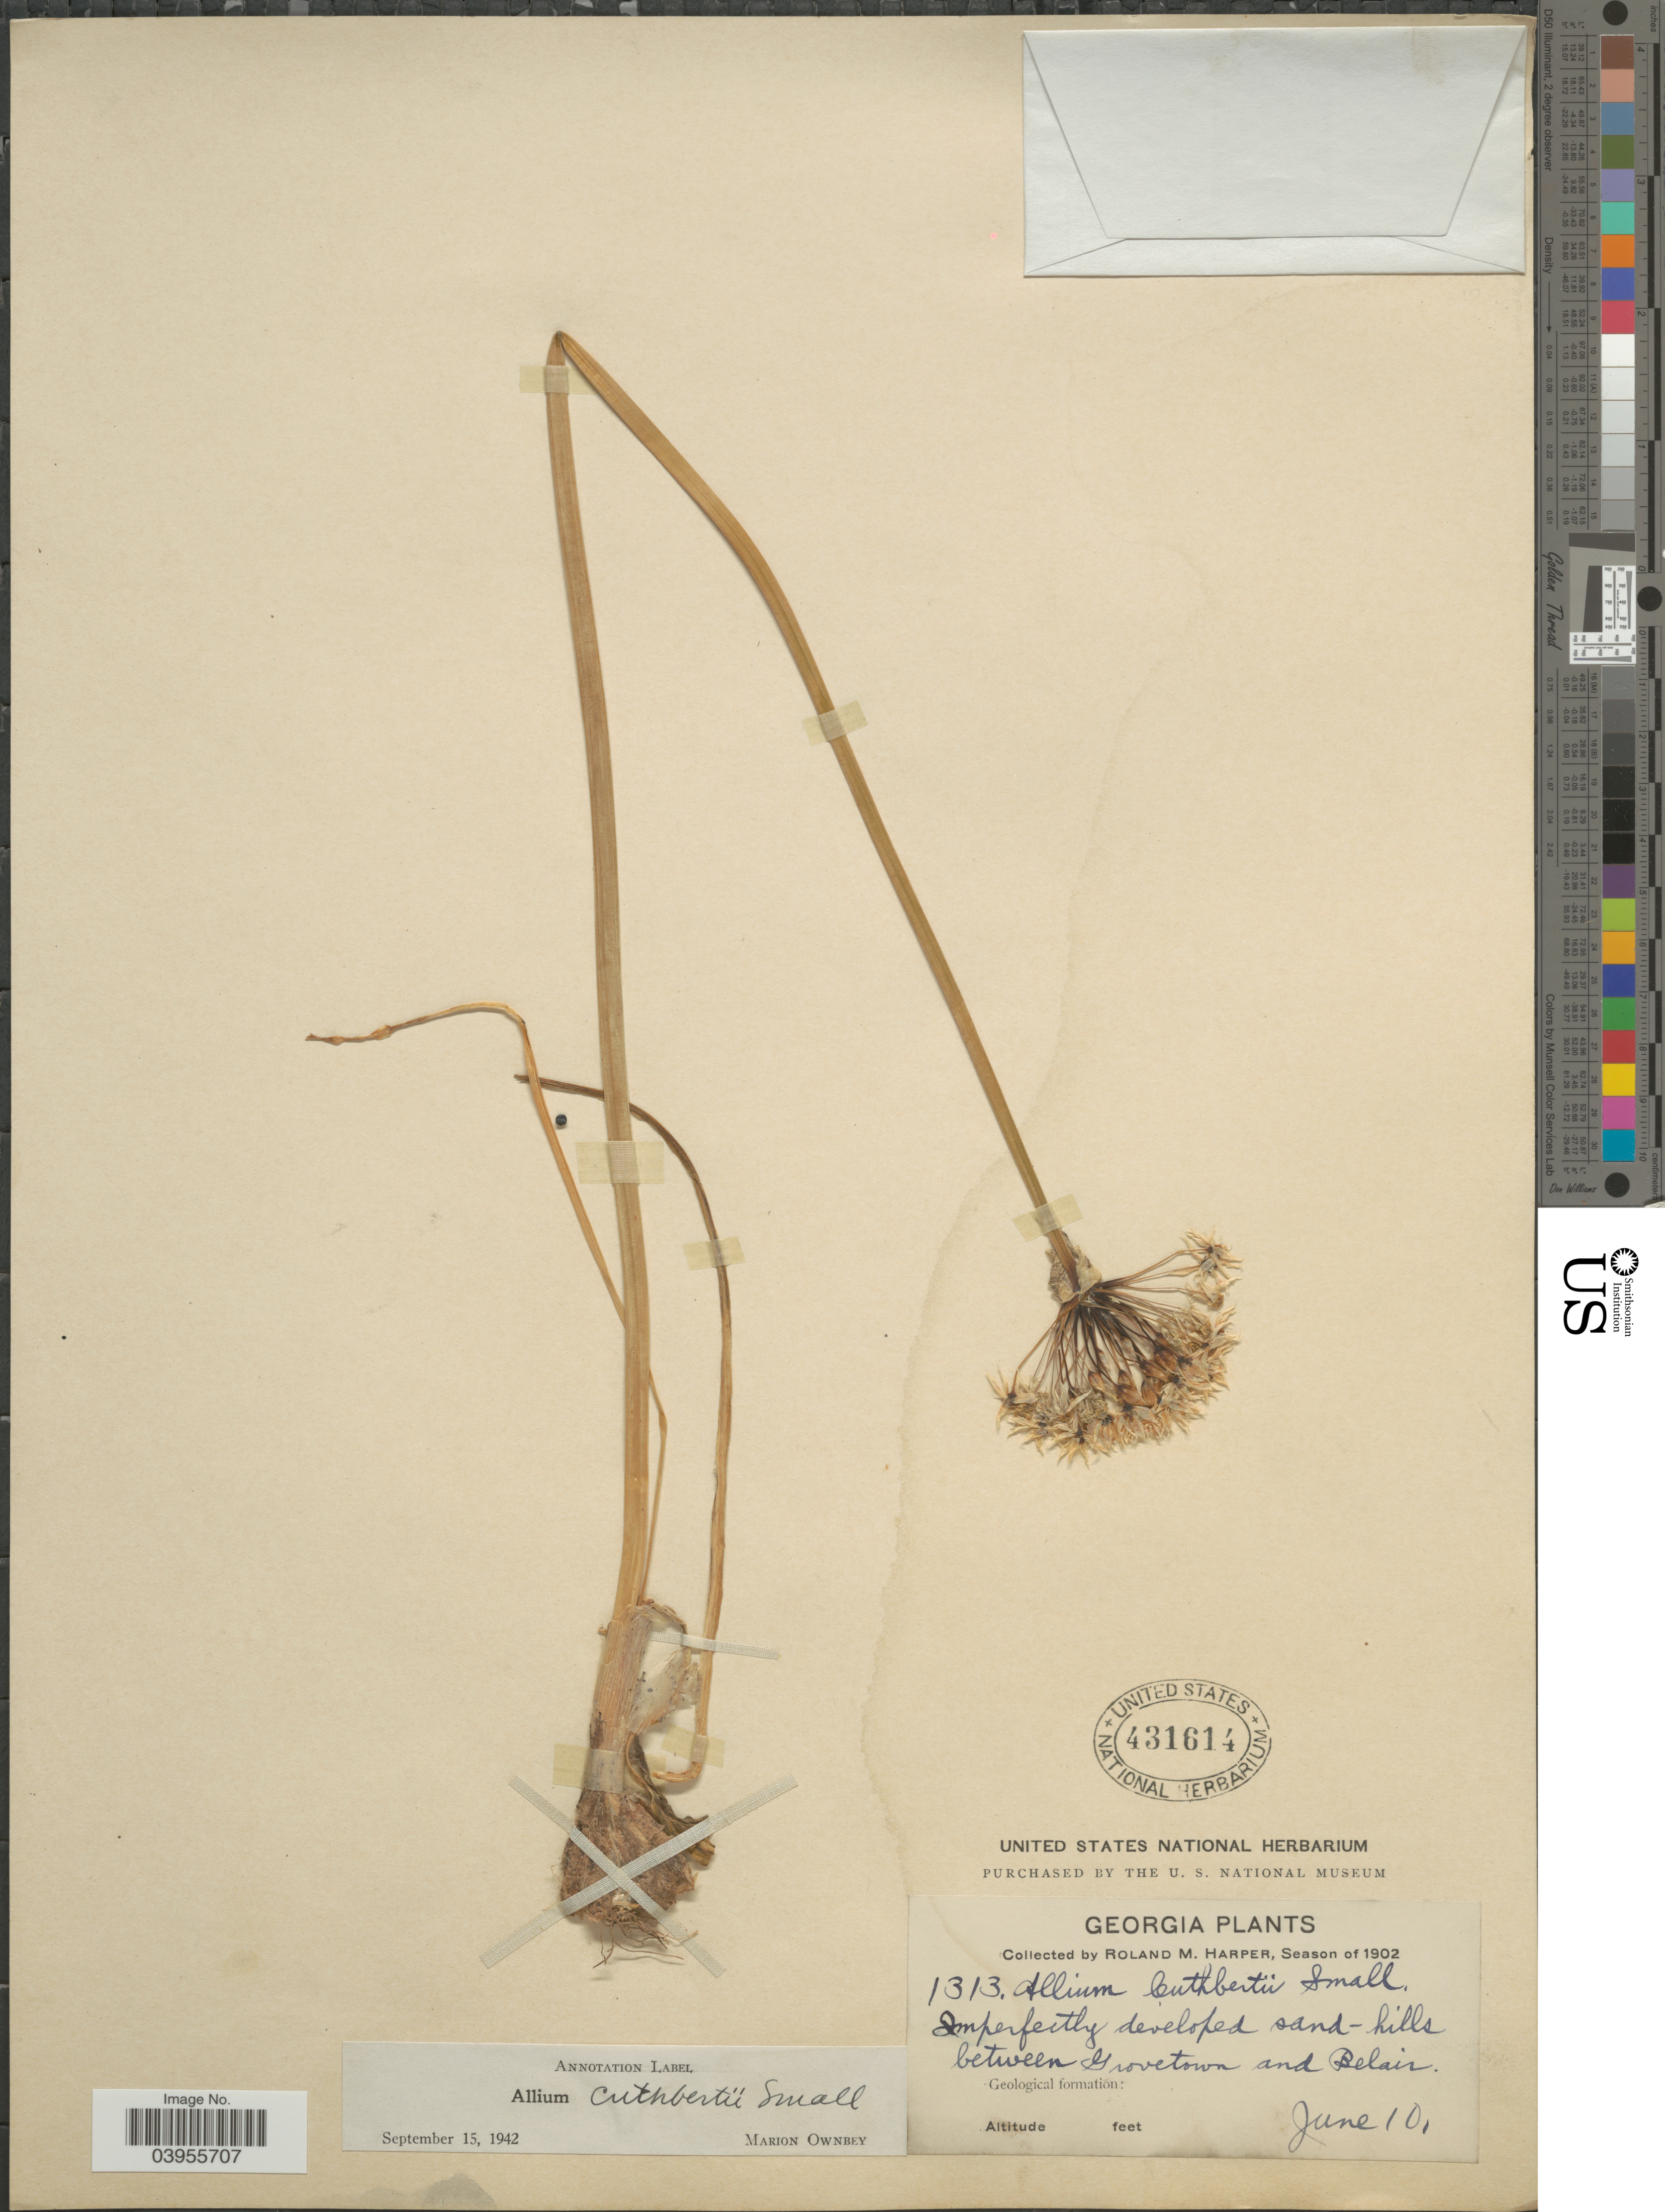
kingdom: Plantae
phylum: Tracheophyta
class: Liliopsida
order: Asparagales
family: Amaryllidaceae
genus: Allium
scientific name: Allium cuthbertii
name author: Small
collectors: R. M. Harper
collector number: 1313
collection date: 1902-06-10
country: United States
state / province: Georgia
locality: Imperfectly developed sand-hills between Grovetown and Belair.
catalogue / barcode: US 431614